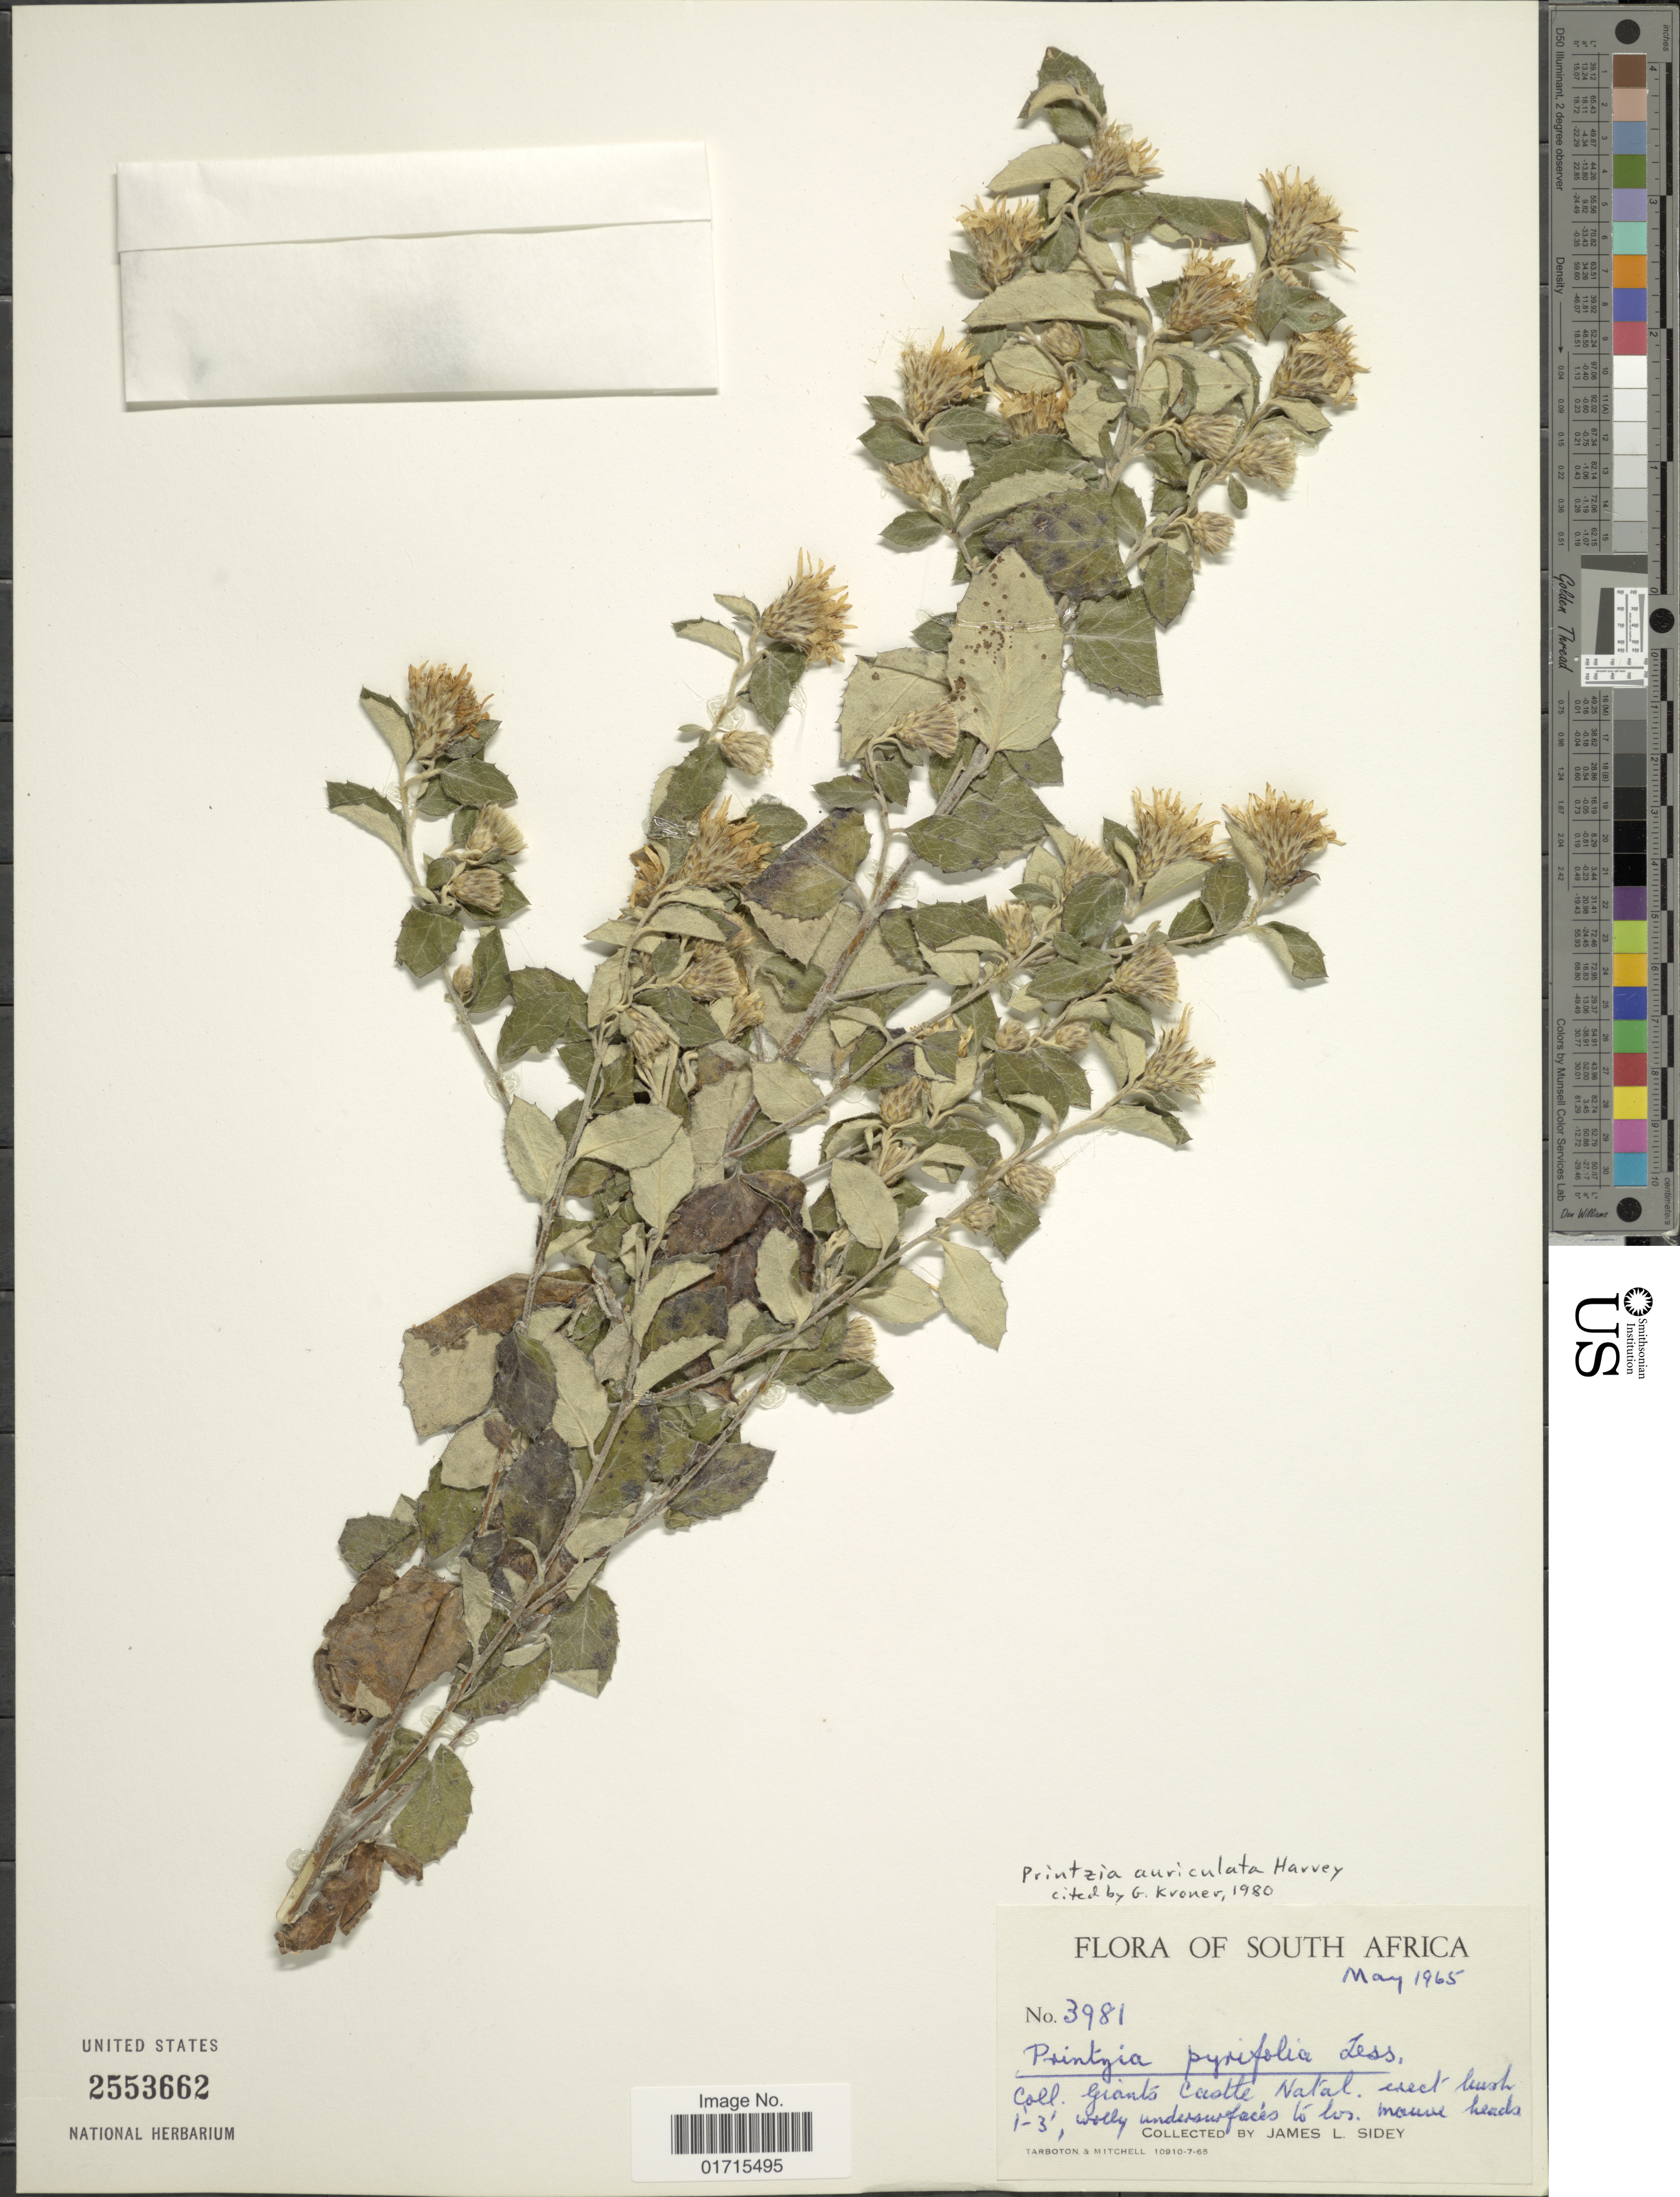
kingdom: Plantae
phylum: Tracheophyta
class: Magnoliopsida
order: Asterales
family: Asteraceae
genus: Printzia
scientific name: Printzia auriculata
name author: Harv.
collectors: J. L. Sidey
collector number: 3981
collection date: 1965-05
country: South Africa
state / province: KwaZulu-Natal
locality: South Africa. Grants castle Natal, erect bush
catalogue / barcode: US 2553662